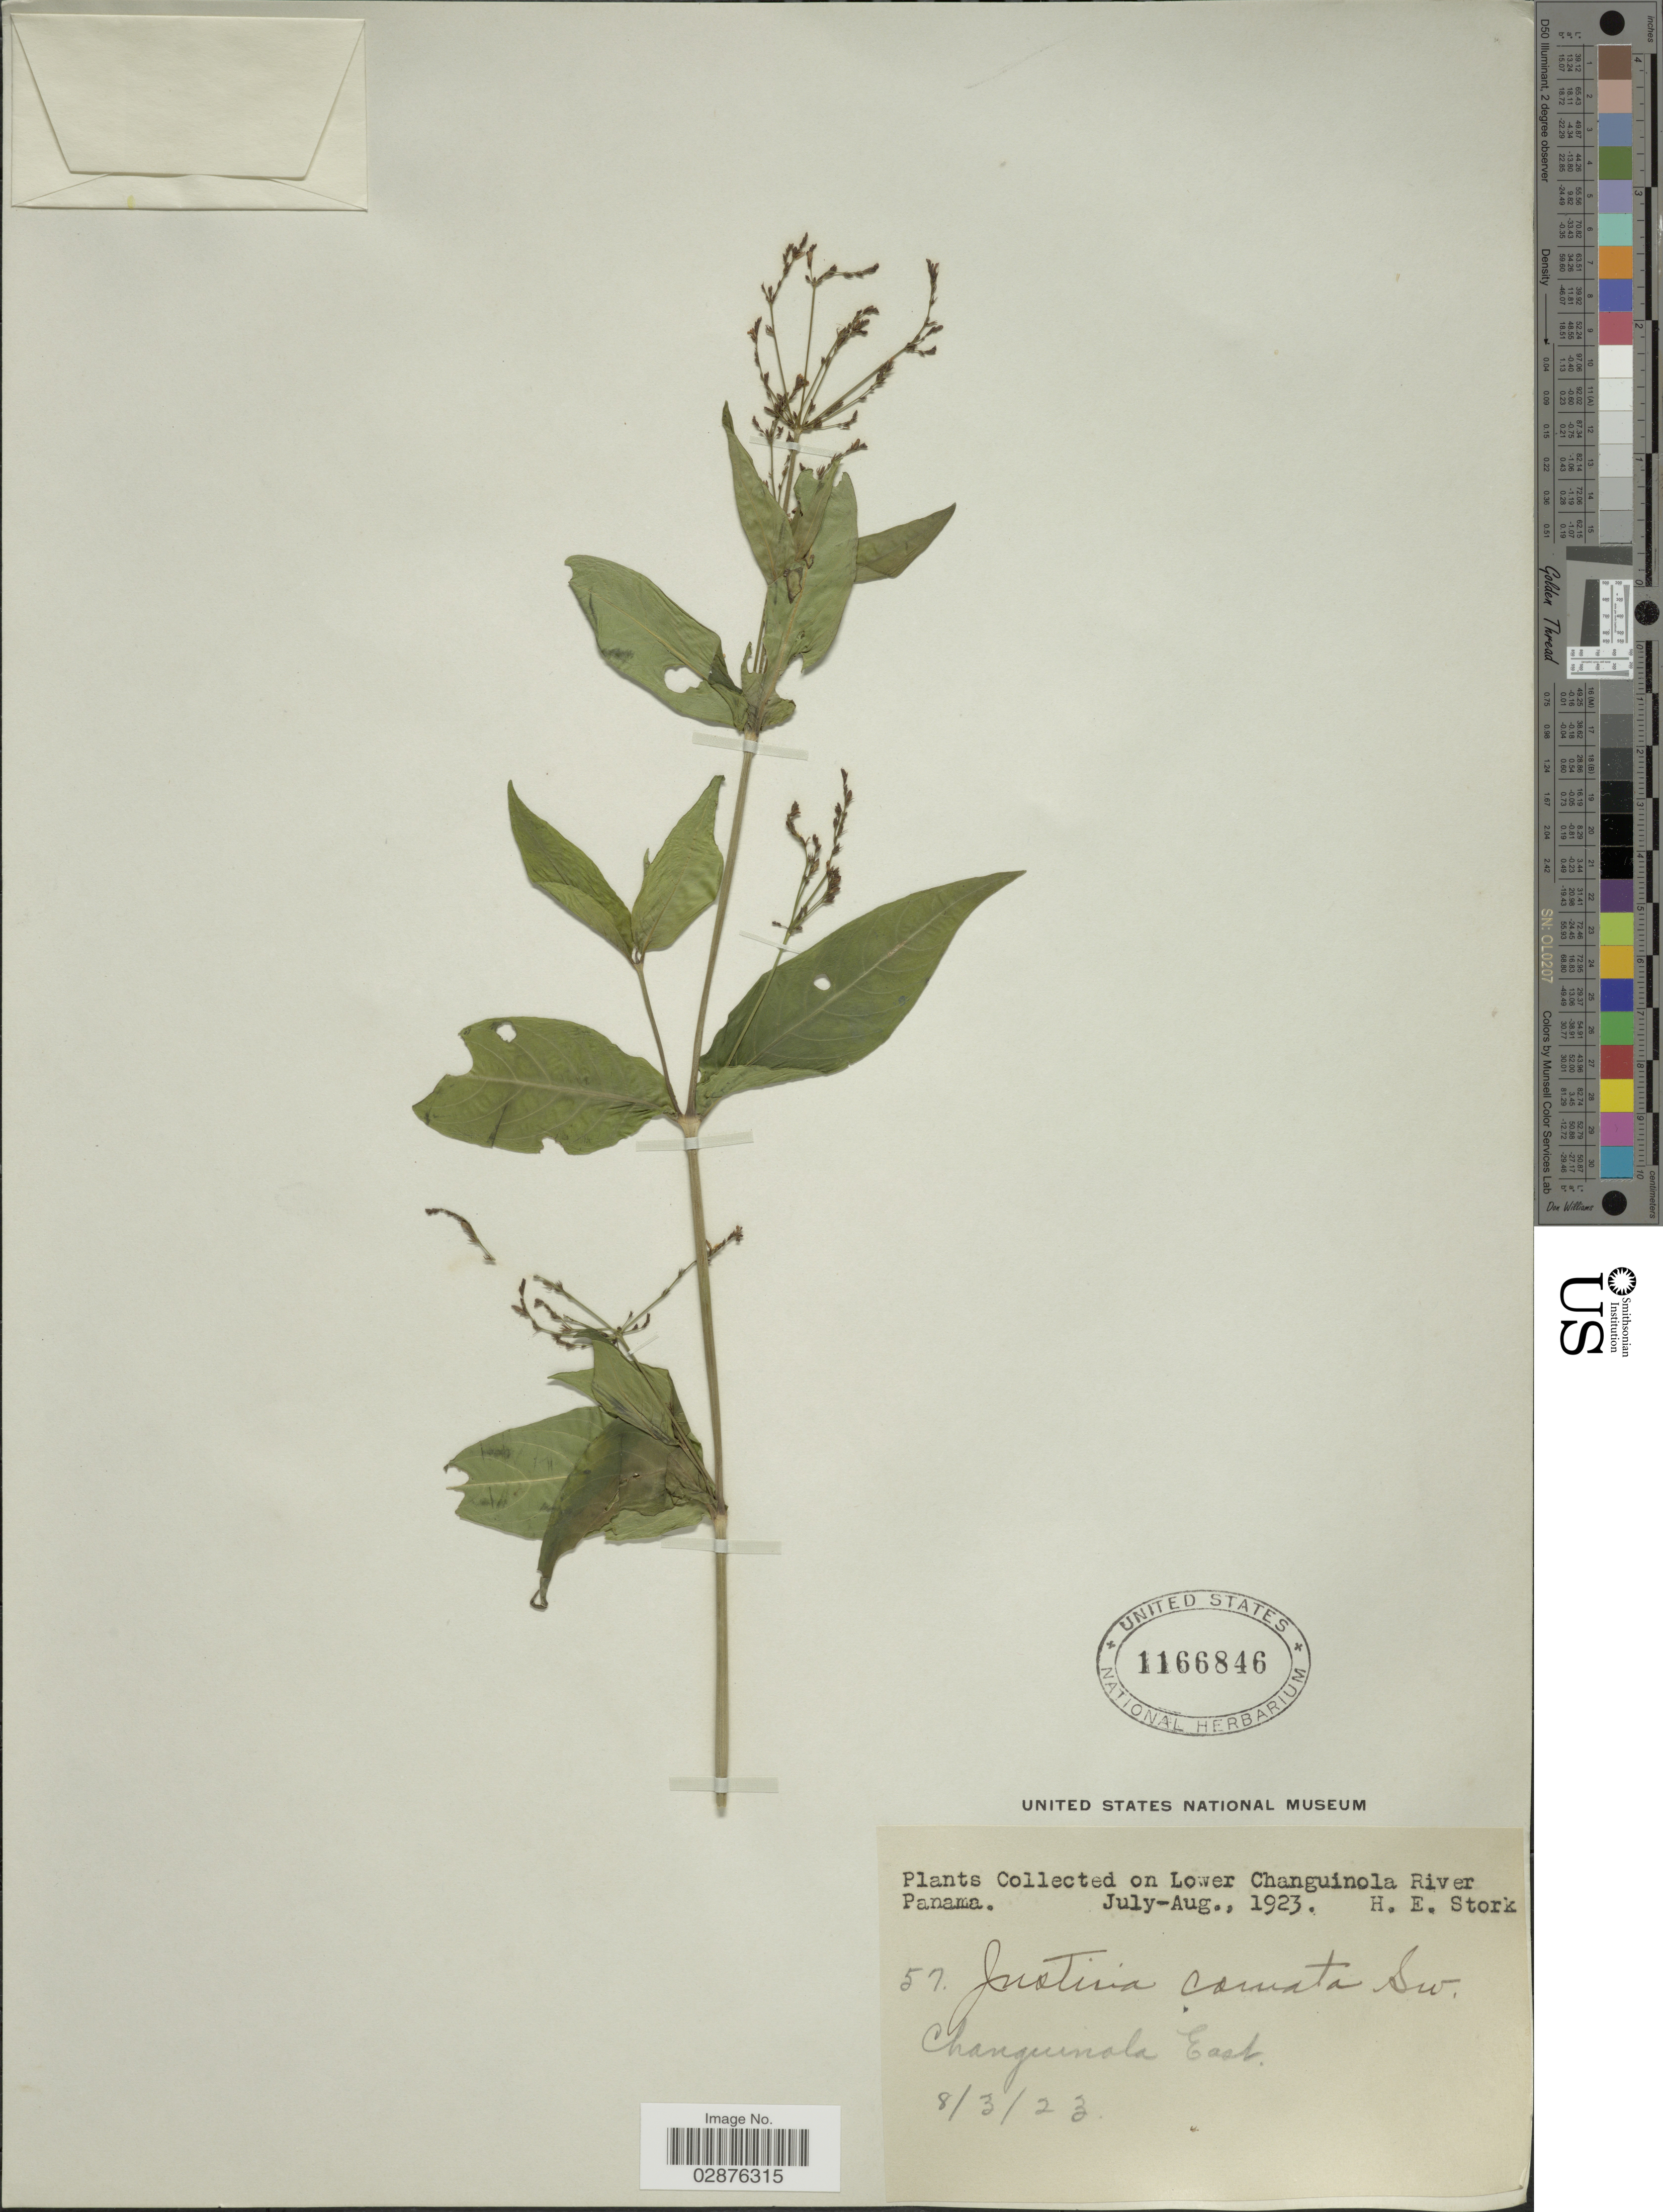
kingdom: Plantae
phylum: Tracheophyta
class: Magnoliopsida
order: Lamiales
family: Acanthaceae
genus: Justicia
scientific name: Justicia comata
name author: (L.) Lam.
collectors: H. E. Stork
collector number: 57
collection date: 1923-03-08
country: Panama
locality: Lower Changuinola River, Changuinola East.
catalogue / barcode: US 1166846